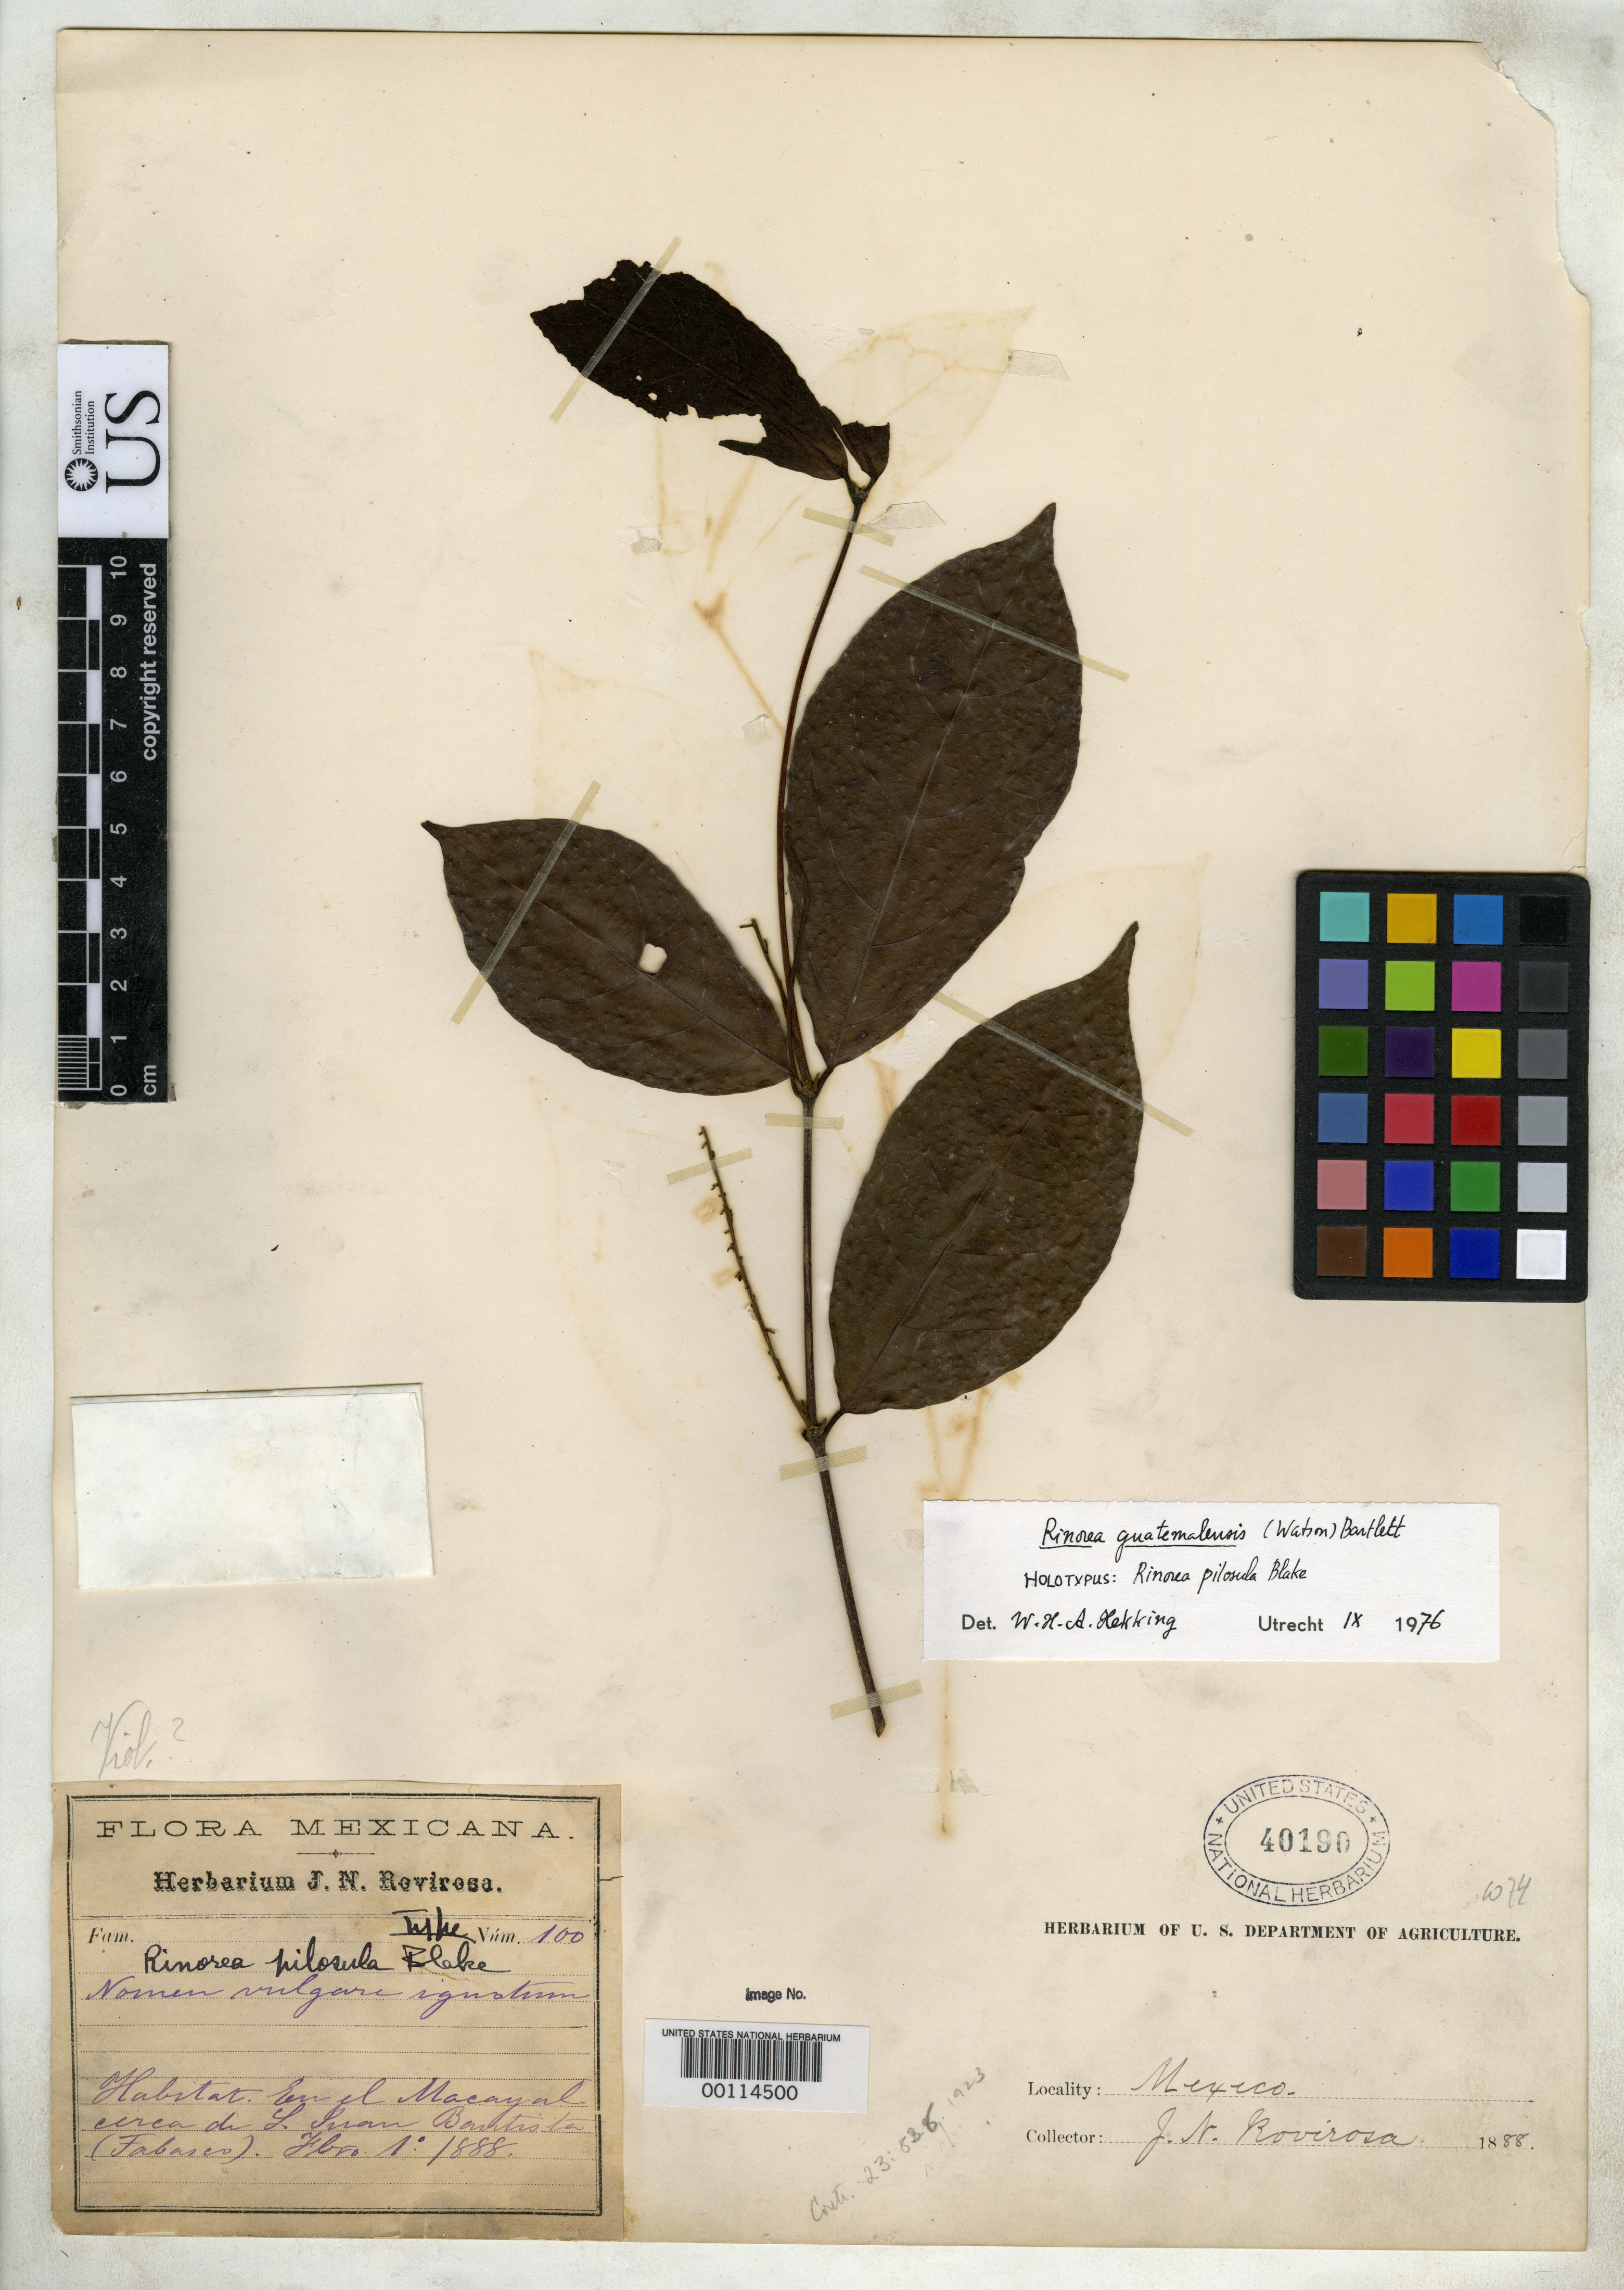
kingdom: Plantae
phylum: Tracheophyta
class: Magnoliopsida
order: Malpighiales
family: Violaceae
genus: Rinorea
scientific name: Rinorea pilosula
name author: S.F. Blake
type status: Holotype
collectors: J. N. Rovirosa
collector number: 100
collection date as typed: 01 Feb 1888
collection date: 1888-02-01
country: Mexico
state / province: Tabasco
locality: Macayal near San Juan Bautista.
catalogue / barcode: US 40190